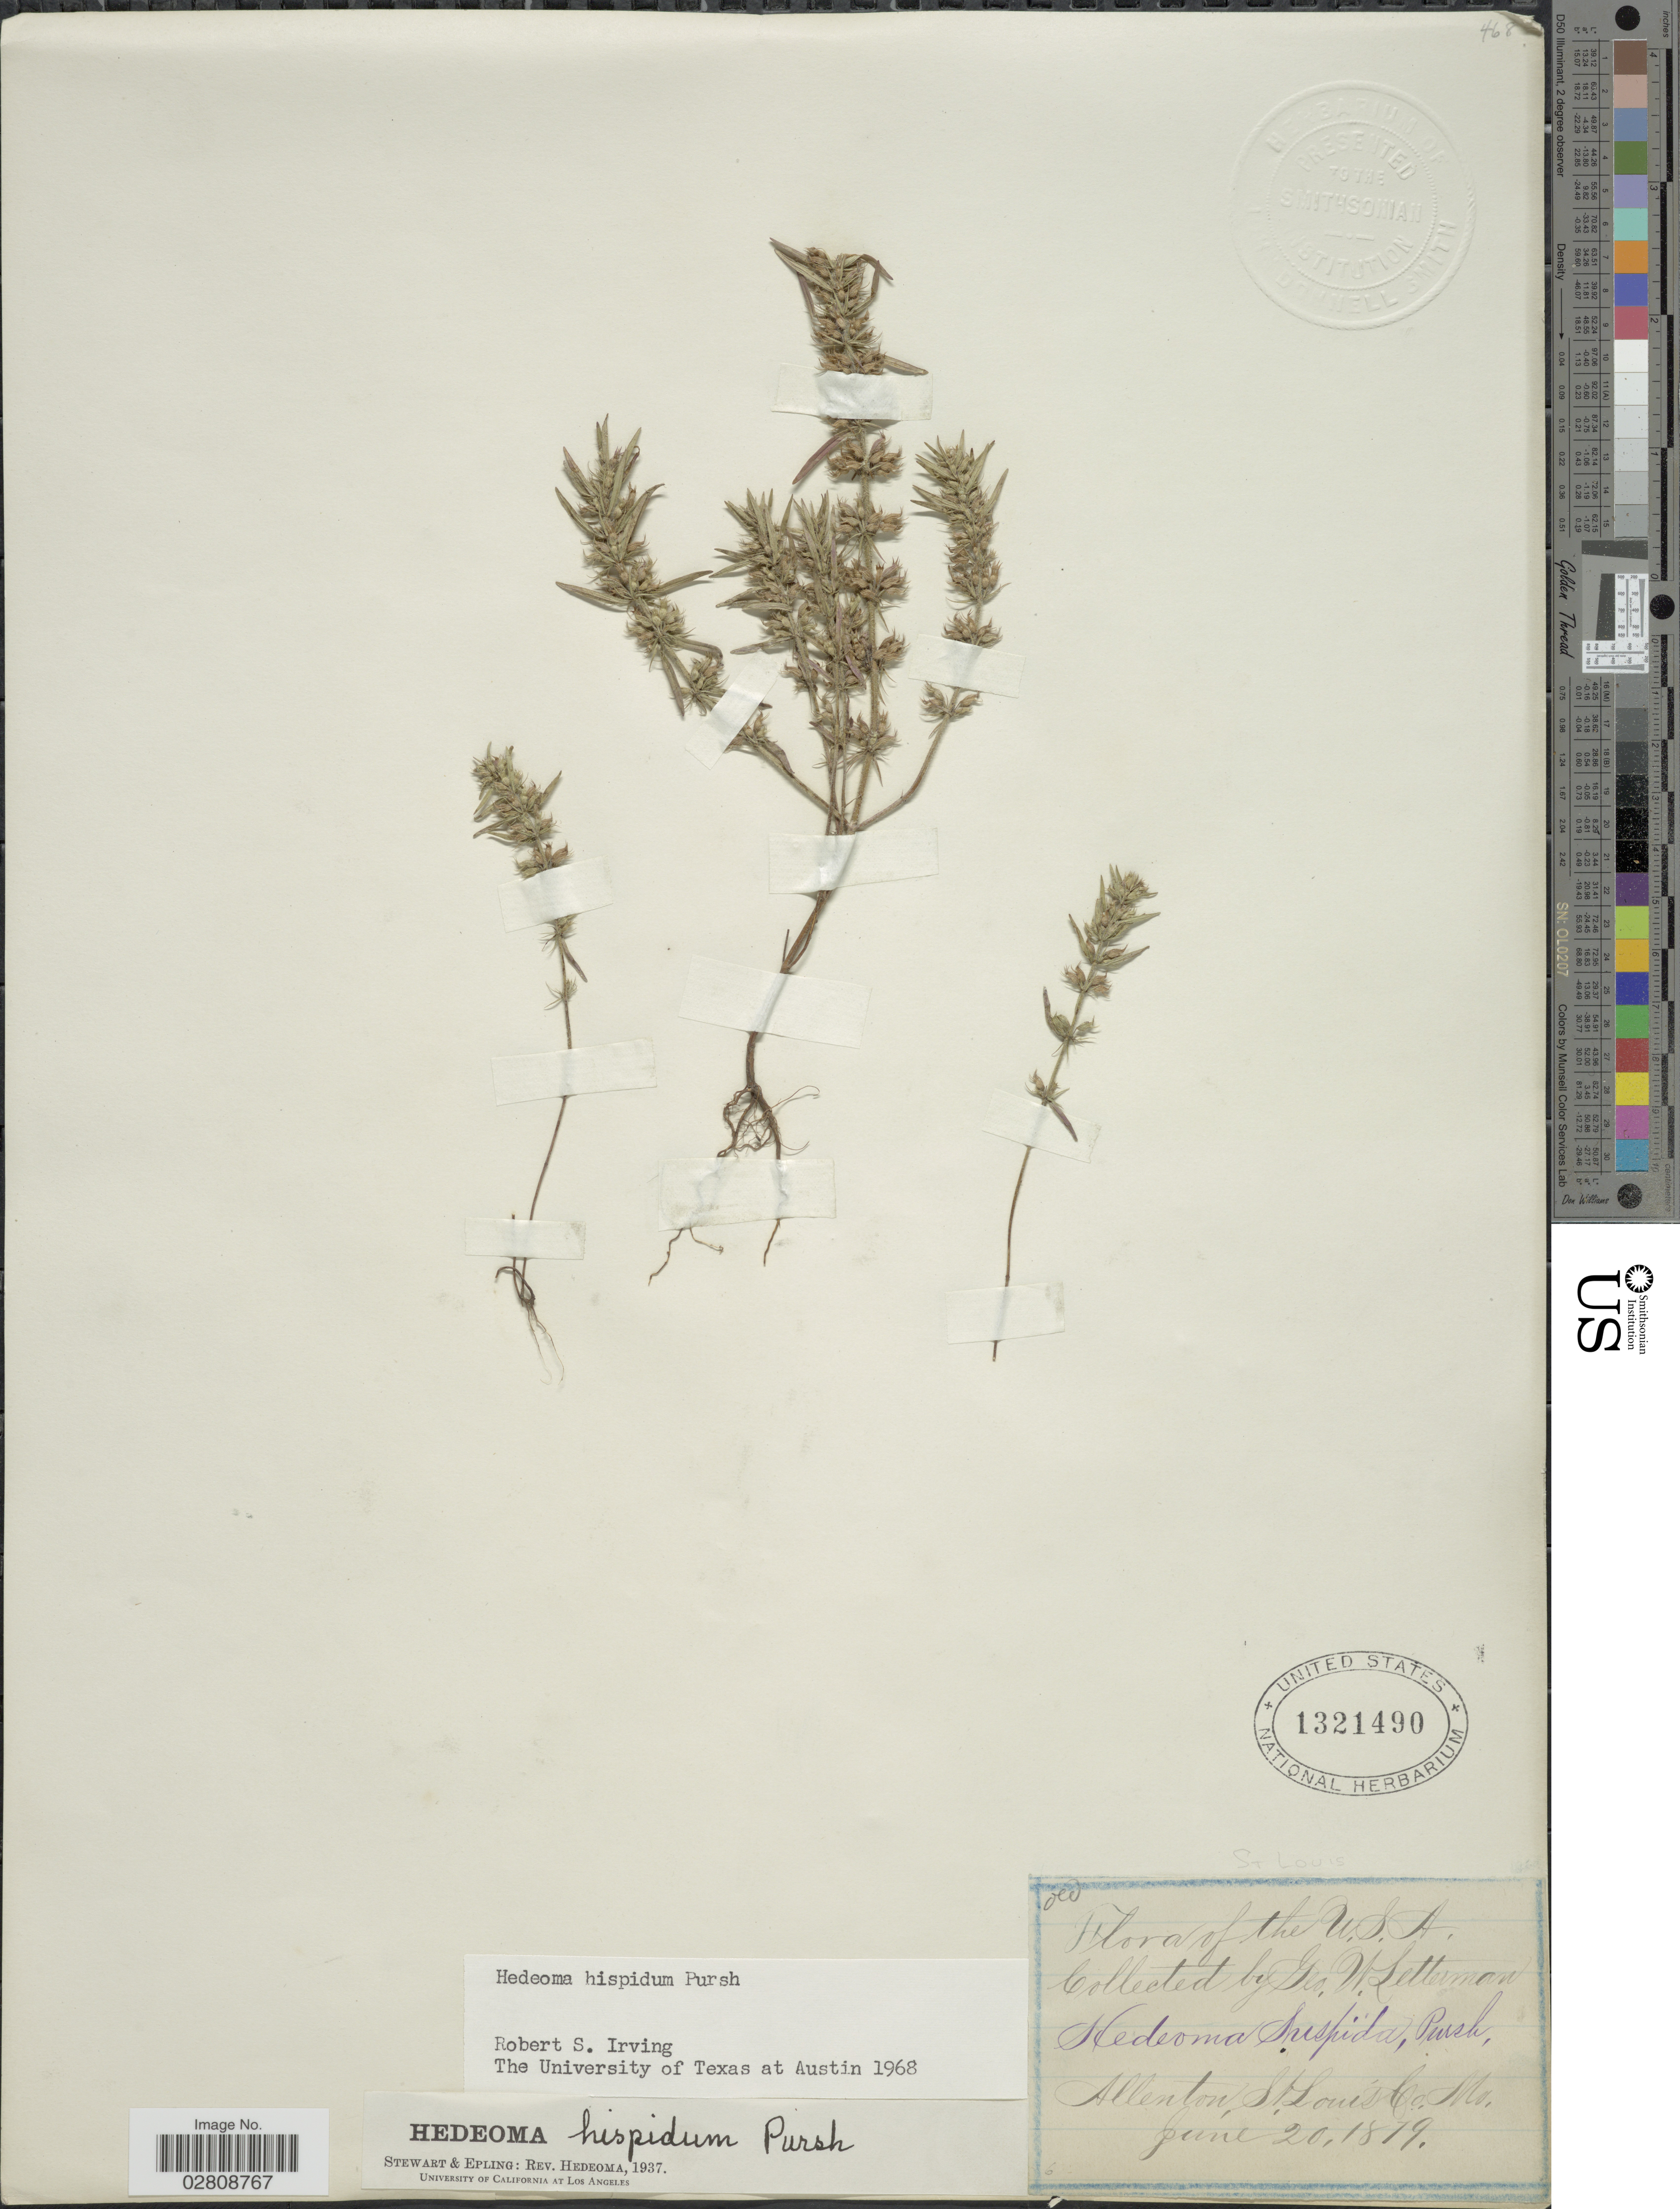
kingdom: Plantae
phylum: Tracheophyta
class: Magnoliopsida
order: Lamiales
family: Lamiaceae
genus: Hedeoma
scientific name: Hedeoma hispida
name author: Pursh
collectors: G. W. Letterman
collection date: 1879-06-20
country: United States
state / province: Missouri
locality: Allenton, St. Louis Co.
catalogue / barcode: US 1321490